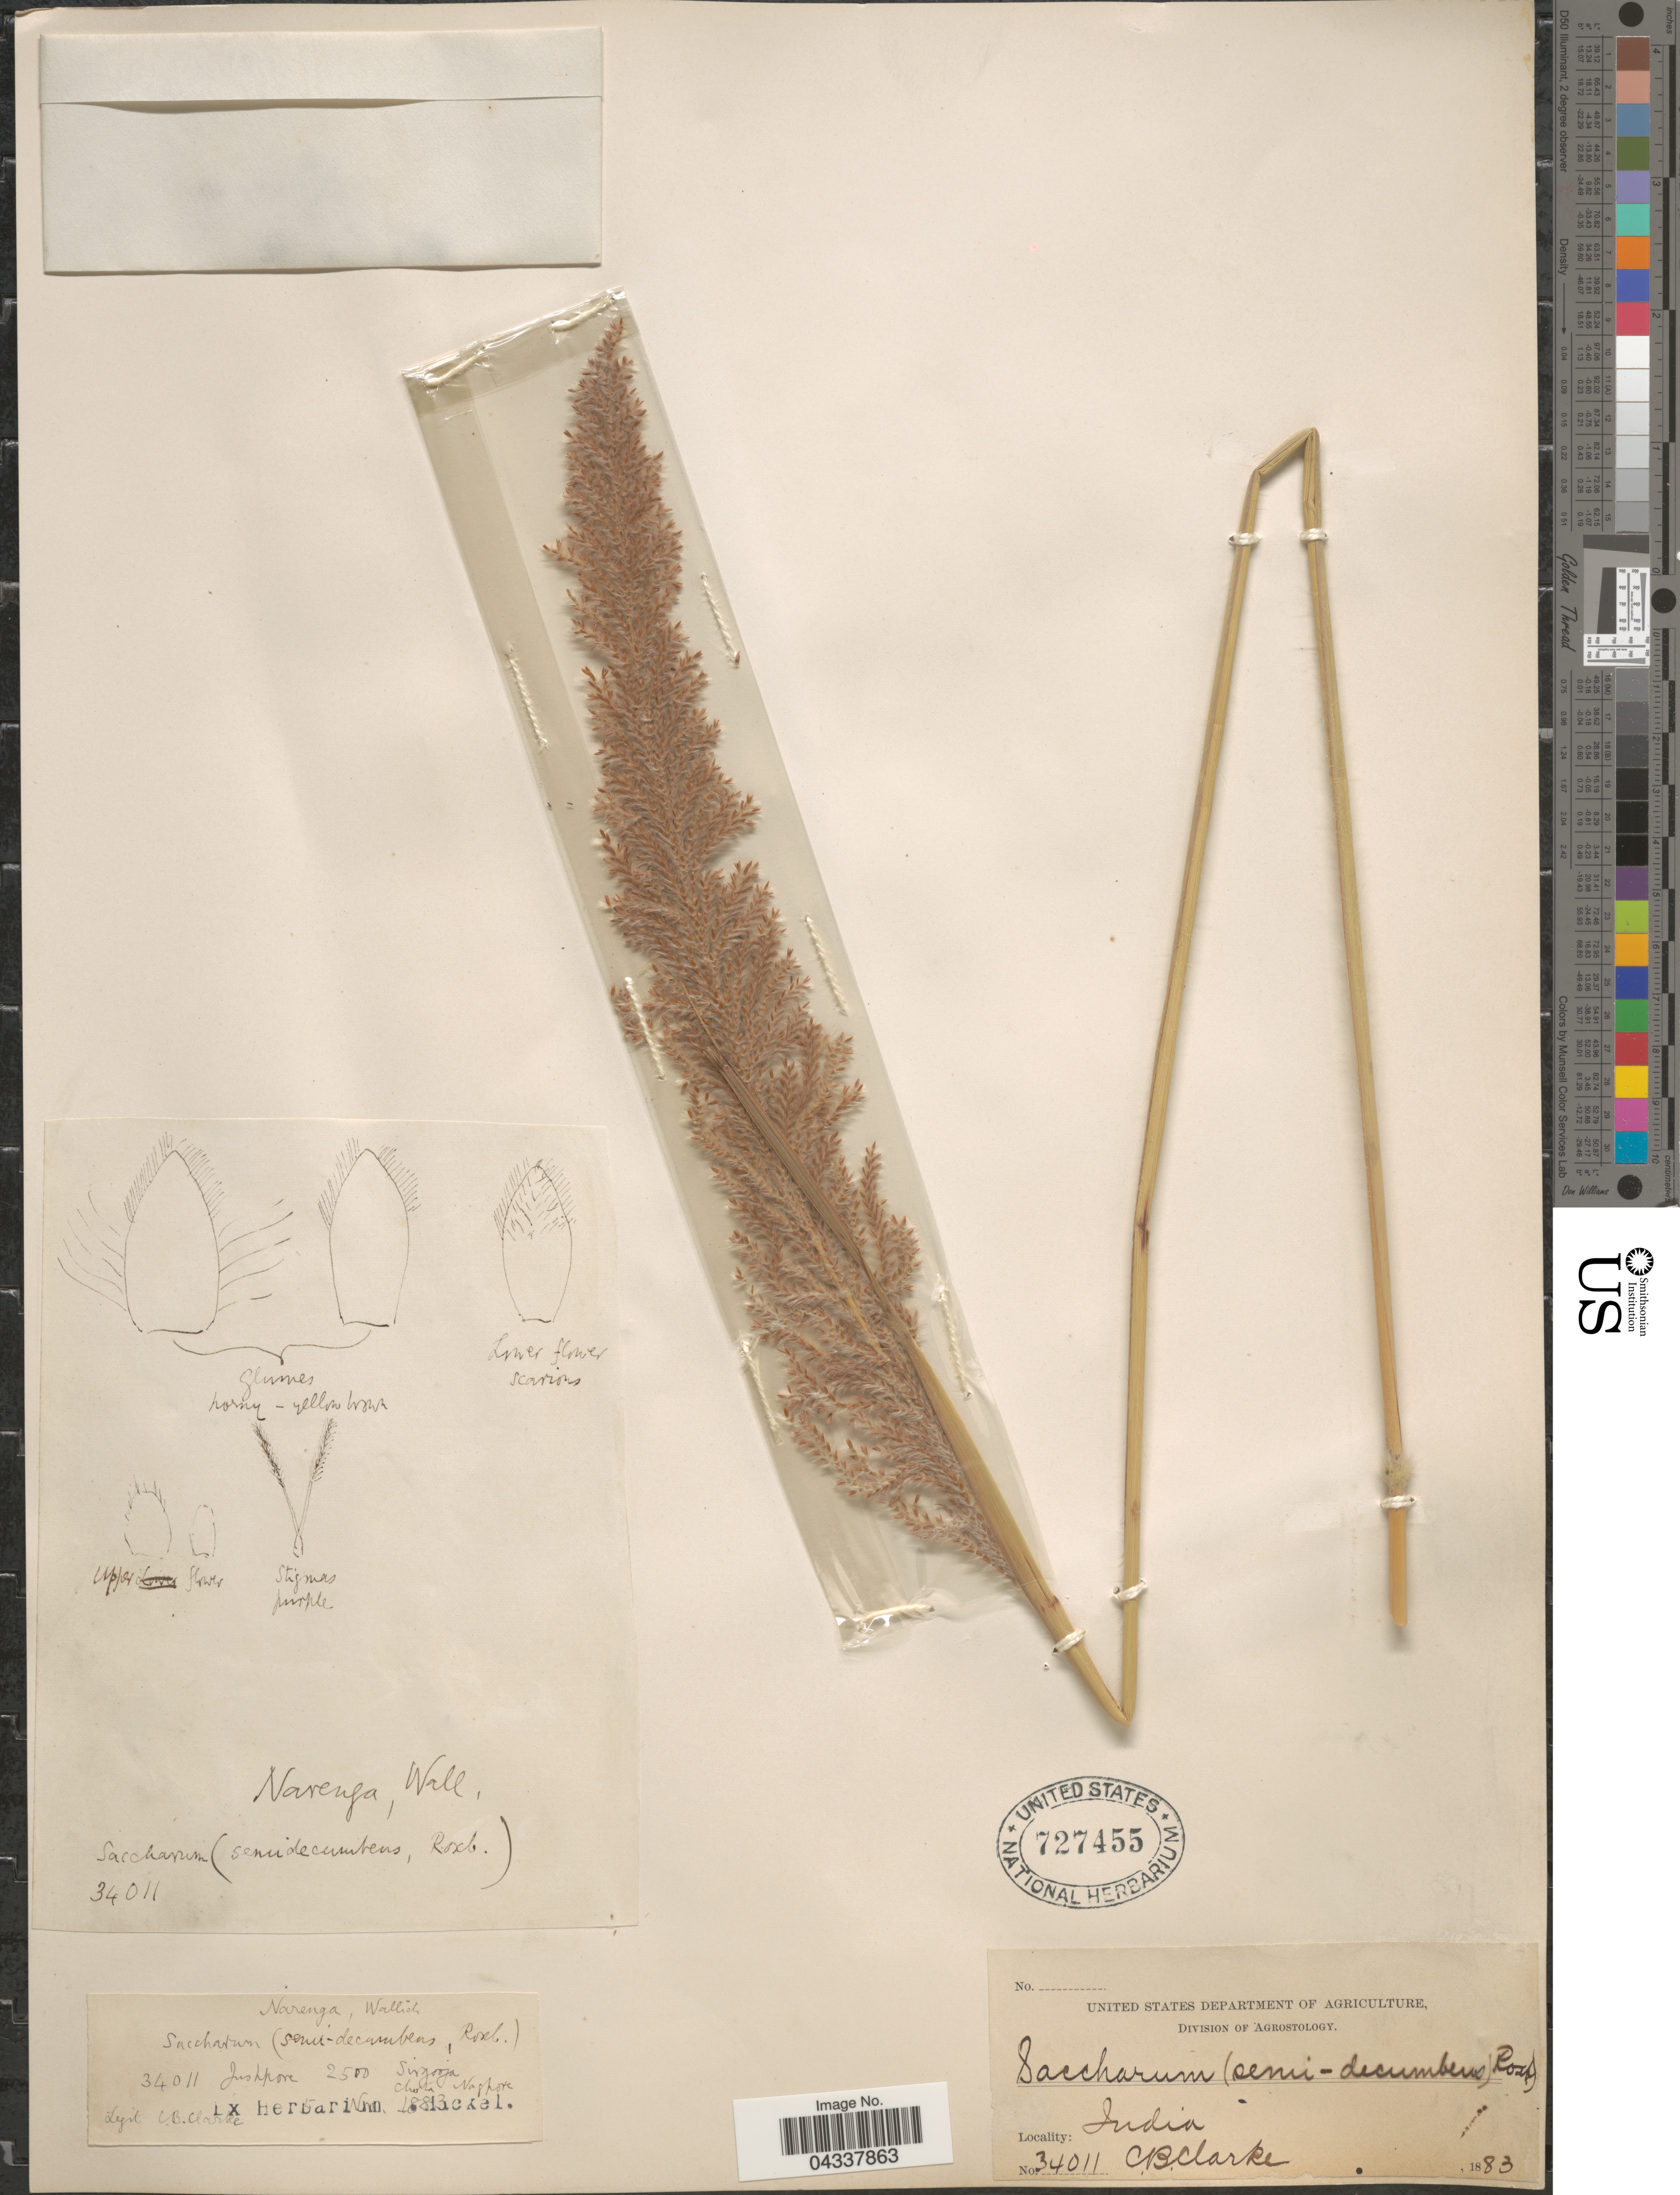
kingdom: Plantae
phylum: Tracheophyta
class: Liliopsida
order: Poales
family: Poaceae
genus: Narenga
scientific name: Narenga porphyrocoma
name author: (Hance) Bor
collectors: C. B. Clarke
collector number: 34011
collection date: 1883-11-05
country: India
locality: Jushpore Sirgooja Chota Nagpore.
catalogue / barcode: US 727455